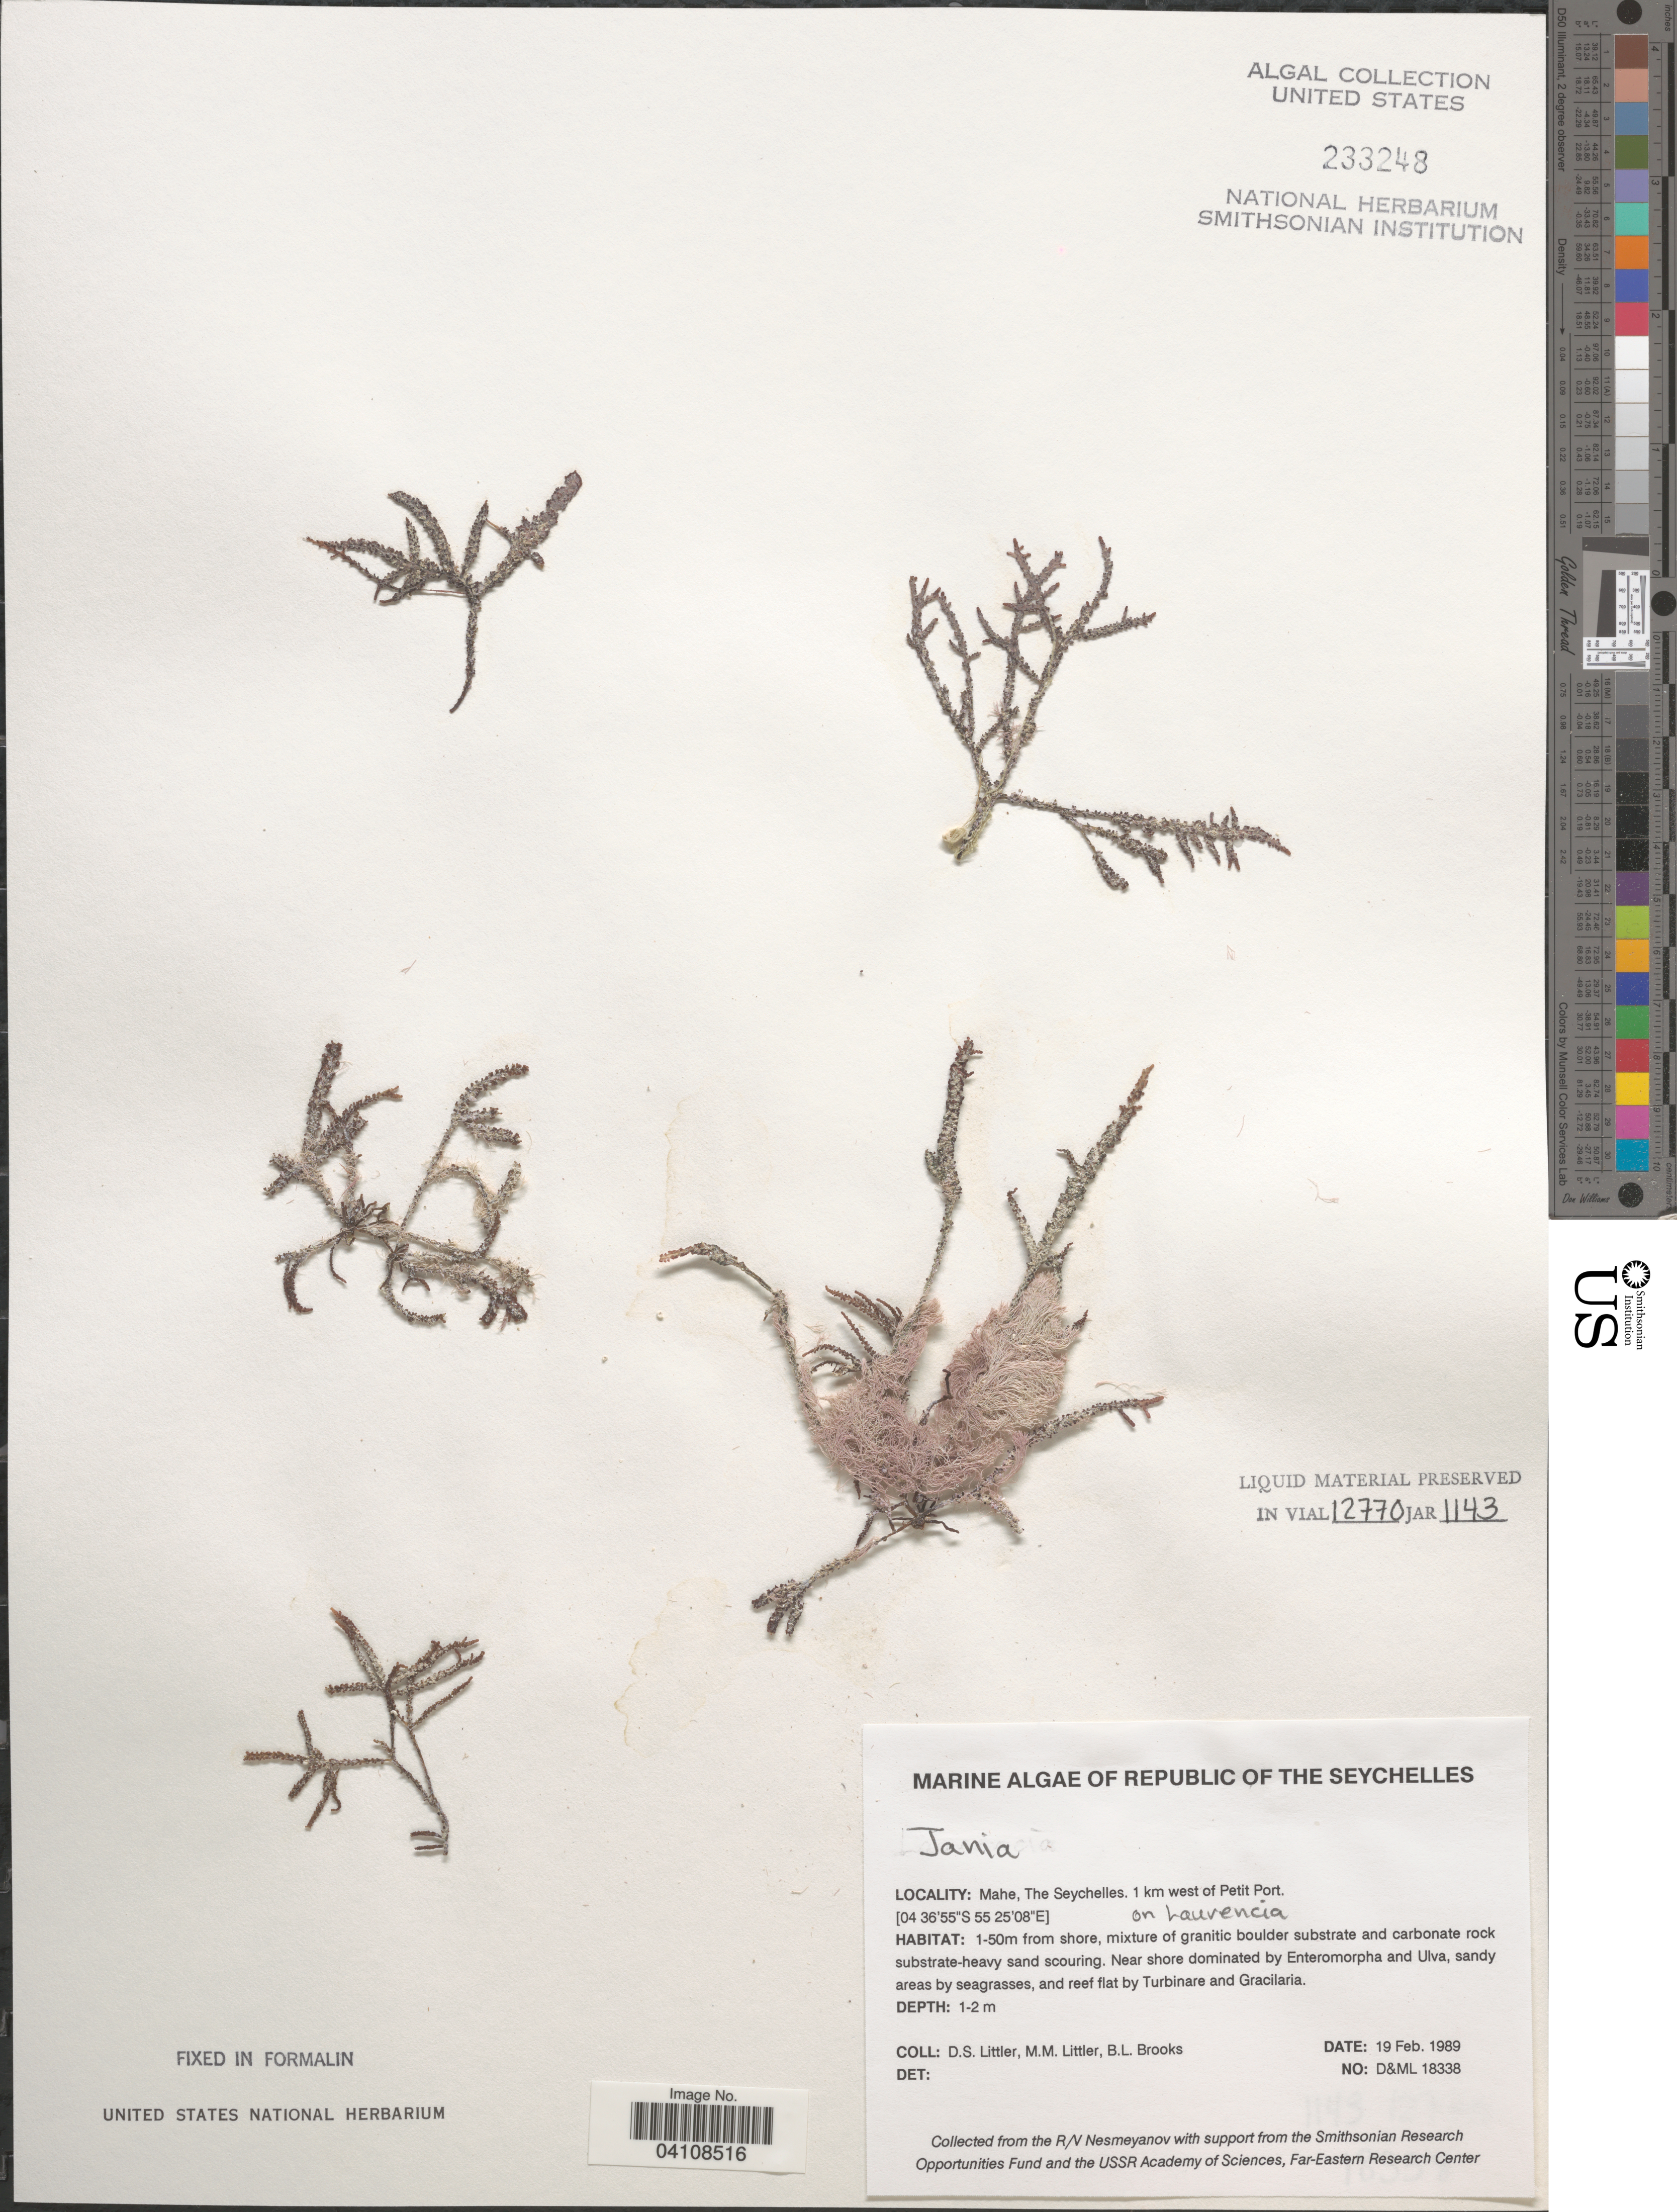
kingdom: Plantae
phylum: Rhodophyta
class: Florideophyceae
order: Corallinales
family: Corallinaceae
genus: Jania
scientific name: Jania sp.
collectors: D. S. Littler & B. Brooks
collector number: D&ML18338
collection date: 1989-02-19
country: Seychelles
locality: Republic of The Seychelles. Mahe. 1 km west of Petit Port. 1-50m from shore.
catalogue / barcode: US 233248